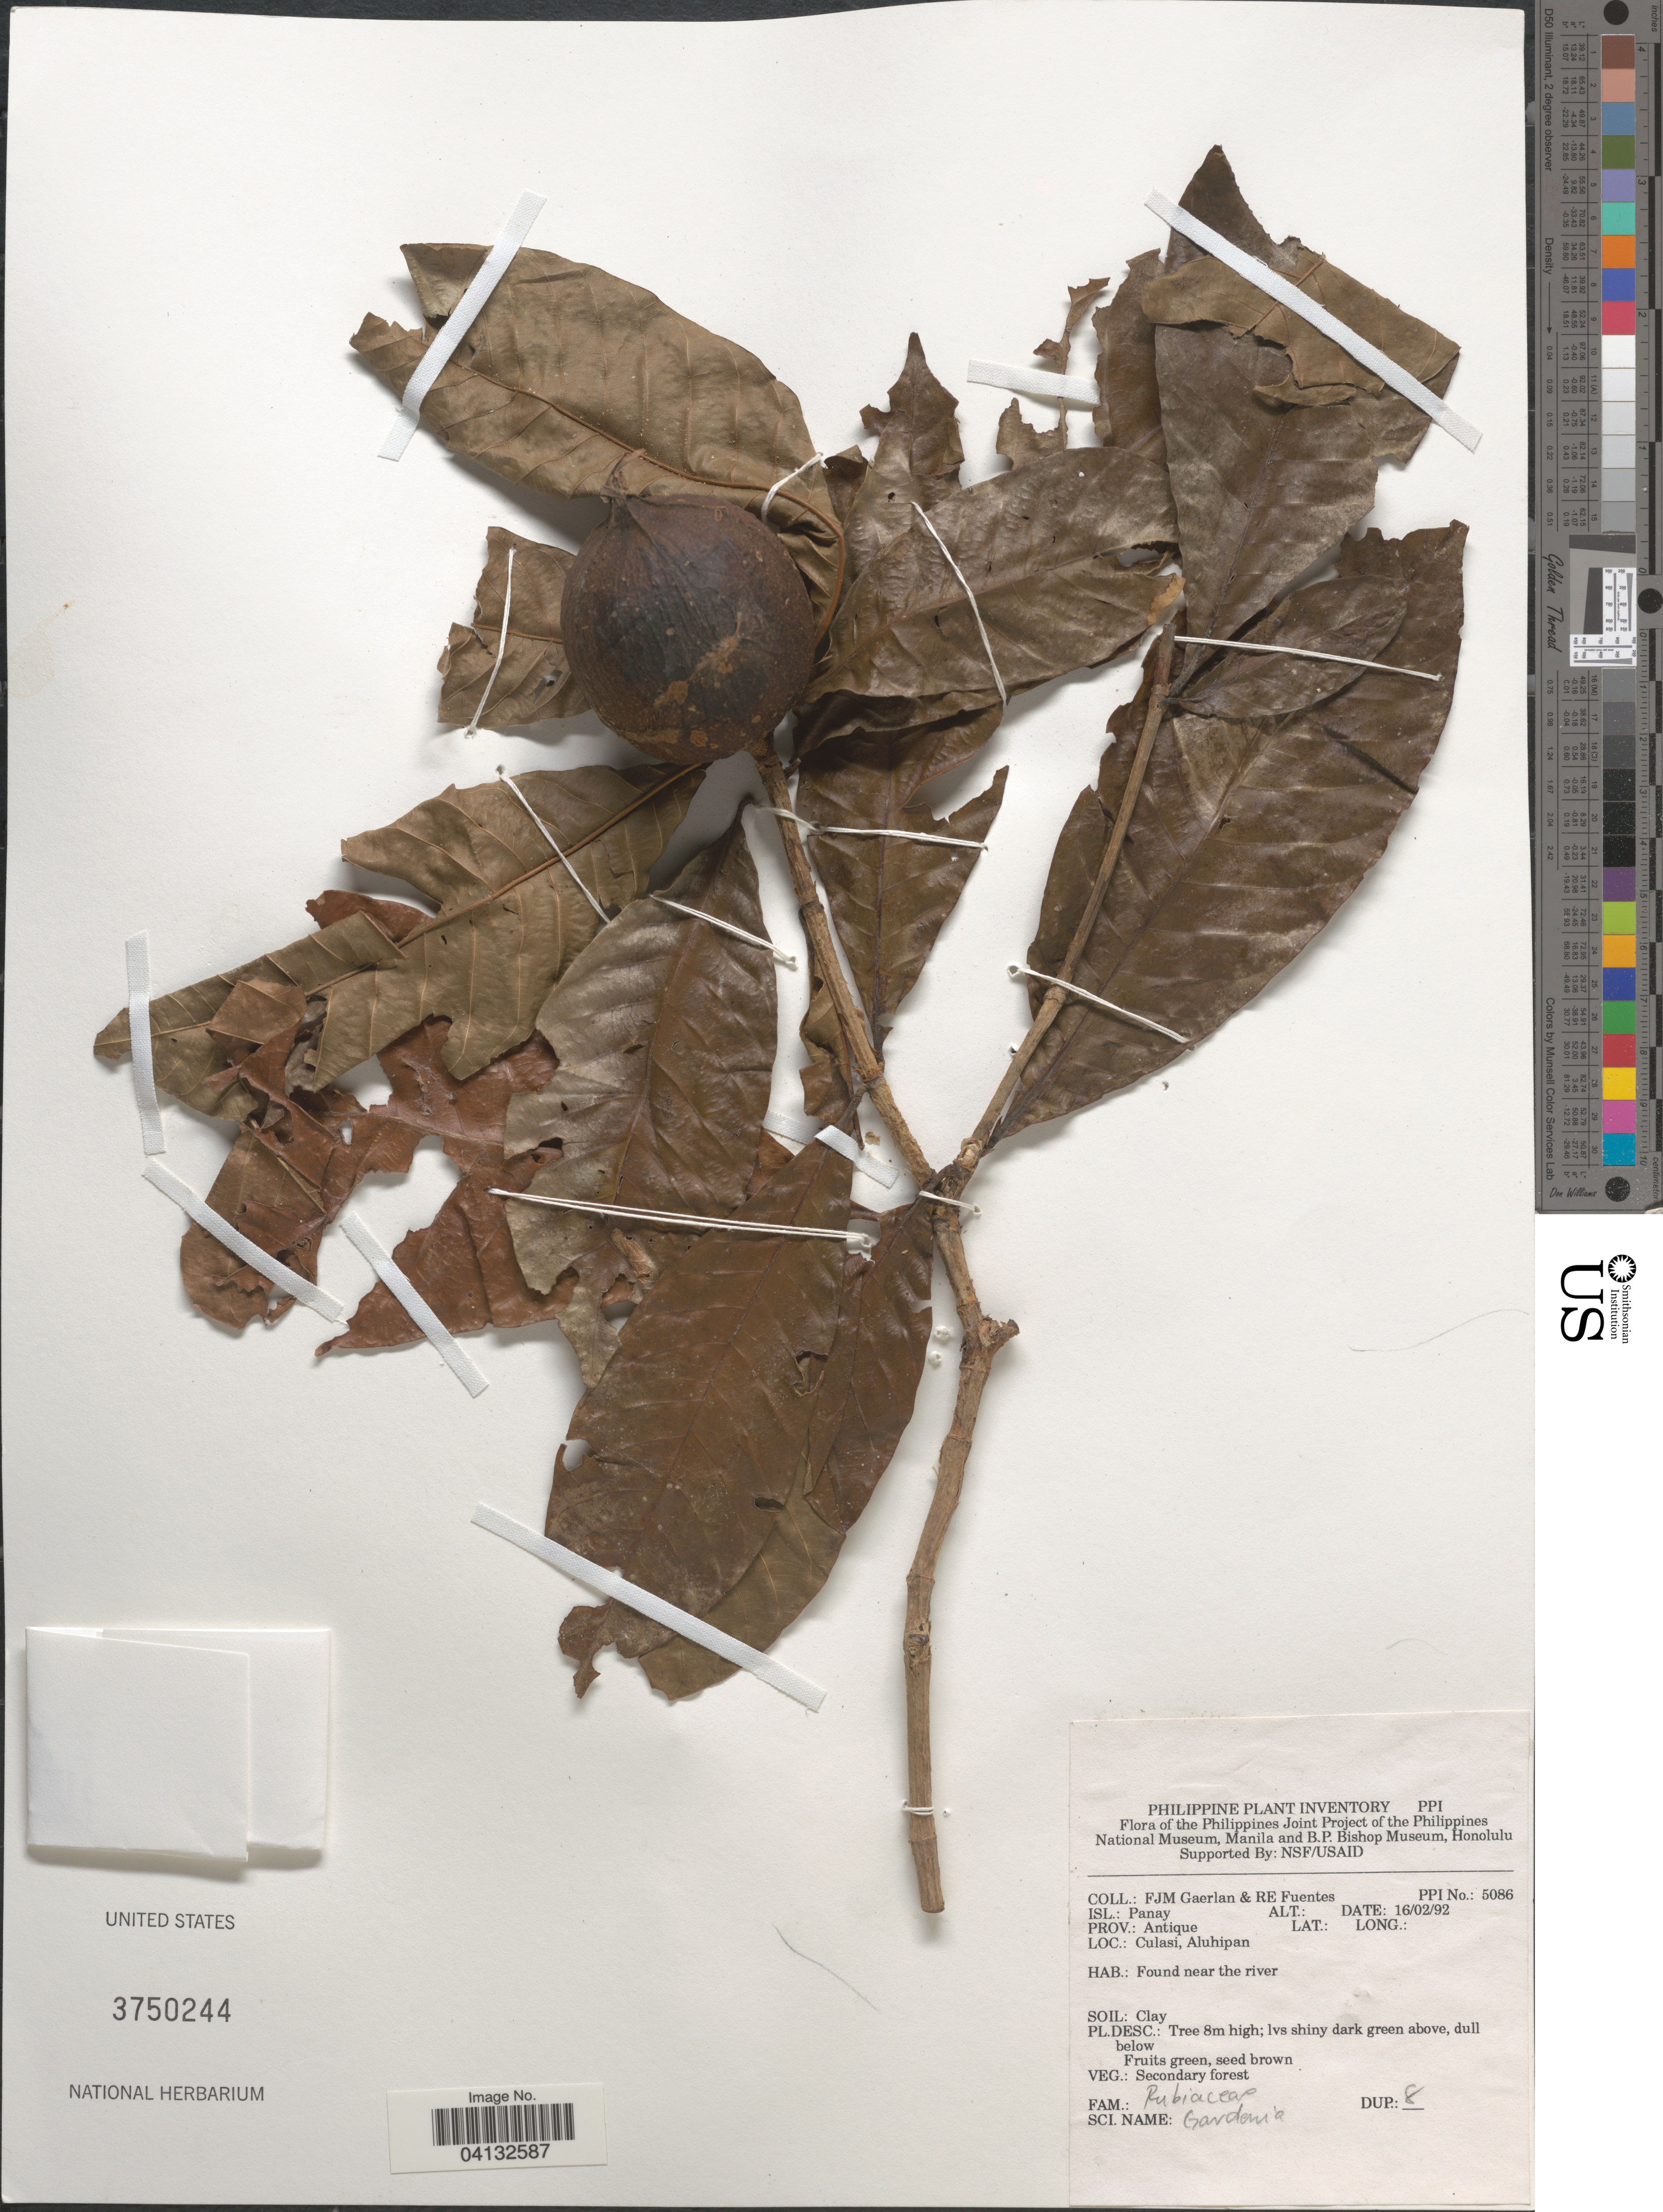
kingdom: Plantae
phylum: Tracheophyta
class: Magnoliopsida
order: Gentianales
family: Rubiaceae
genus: Gardenia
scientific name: Gardenia sp.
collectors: F. Gaerlan & R. Fuentes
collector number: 5086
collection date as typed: Transcribed d/m/y: 16/2/92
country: Philippines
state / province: Western Visayas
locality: Isl.: Panay. Prov.: Antique. Culasi, Aluhipan.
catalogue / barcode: US 3750244